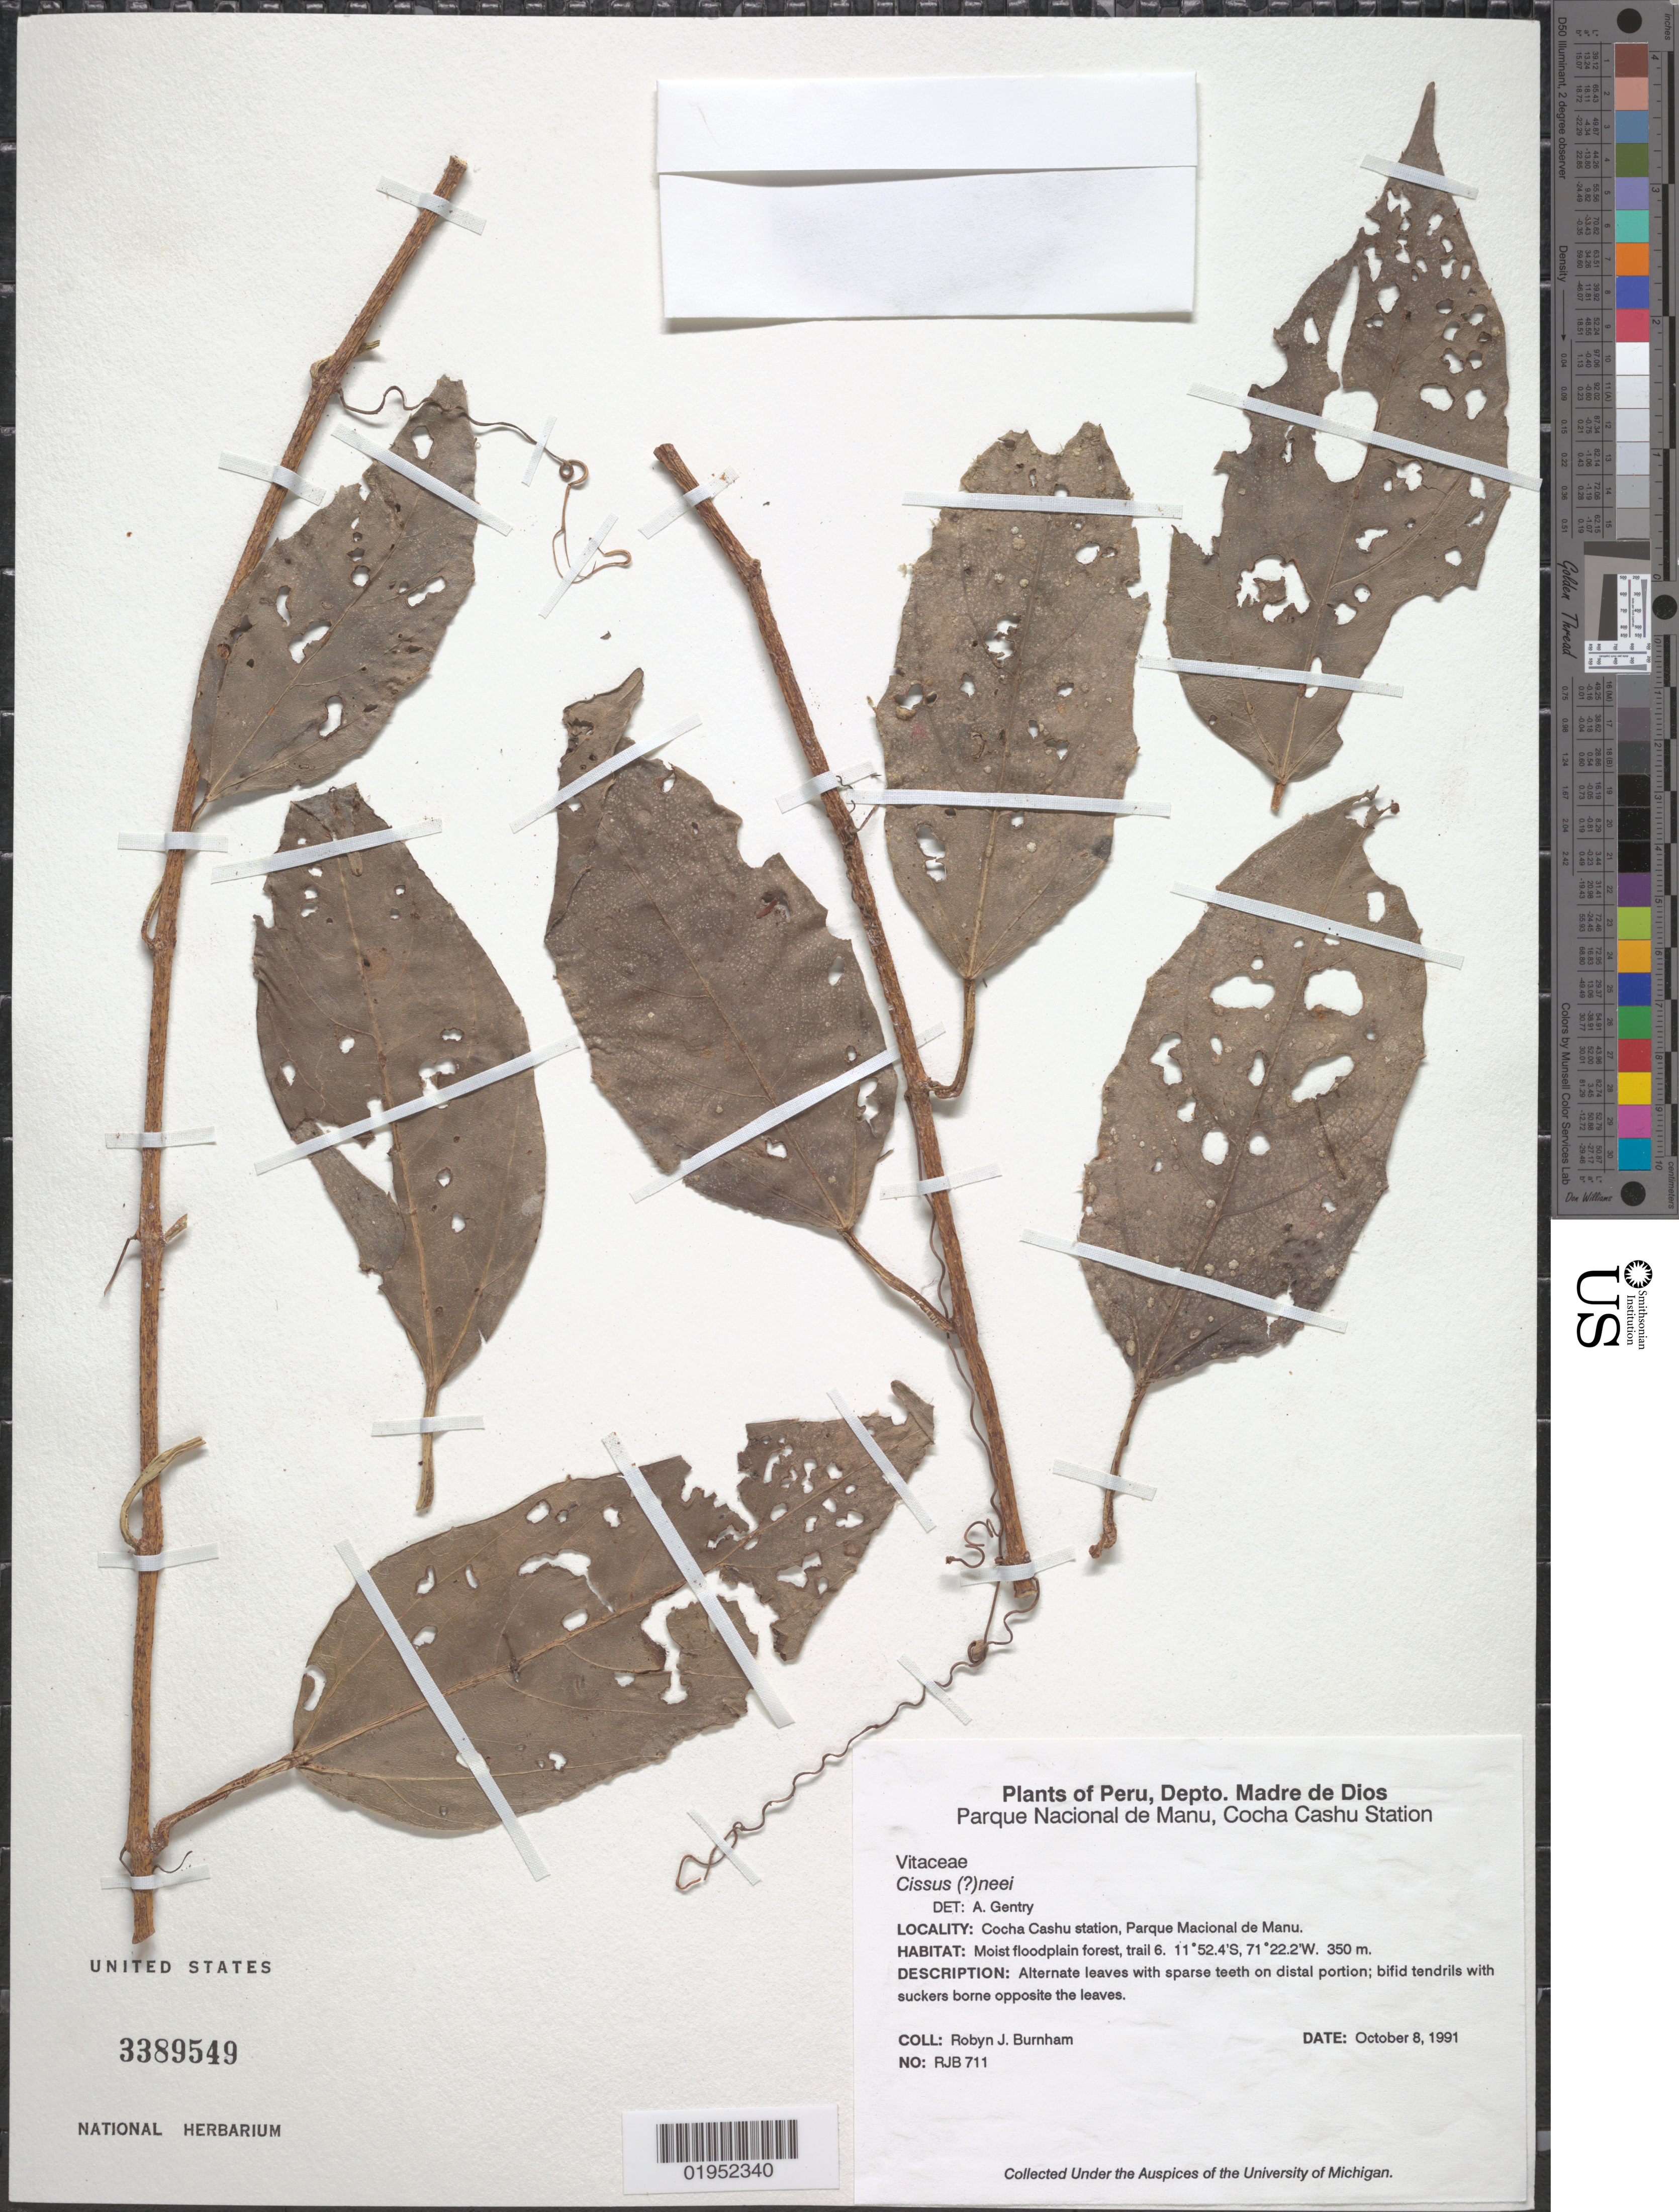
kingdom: Plantae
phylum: Tracheophyta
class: Magnoliopsida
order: Vitales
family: Vitaceae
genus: Cissus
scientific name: Cissus neei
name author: Croat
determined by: Gentry, A. H.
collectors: R. J. Burnham & P. Nuñez V.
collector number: RJB 711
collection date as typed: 17 Oct 1991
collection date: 1991-10-17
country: Peru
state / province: Madre de Dios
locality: Parque Nacional de Manu, Cocha Cashu Station. Across river from station: ravine plot 2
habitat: Moist floodplain forest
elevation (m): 350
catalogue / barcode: US 3389549